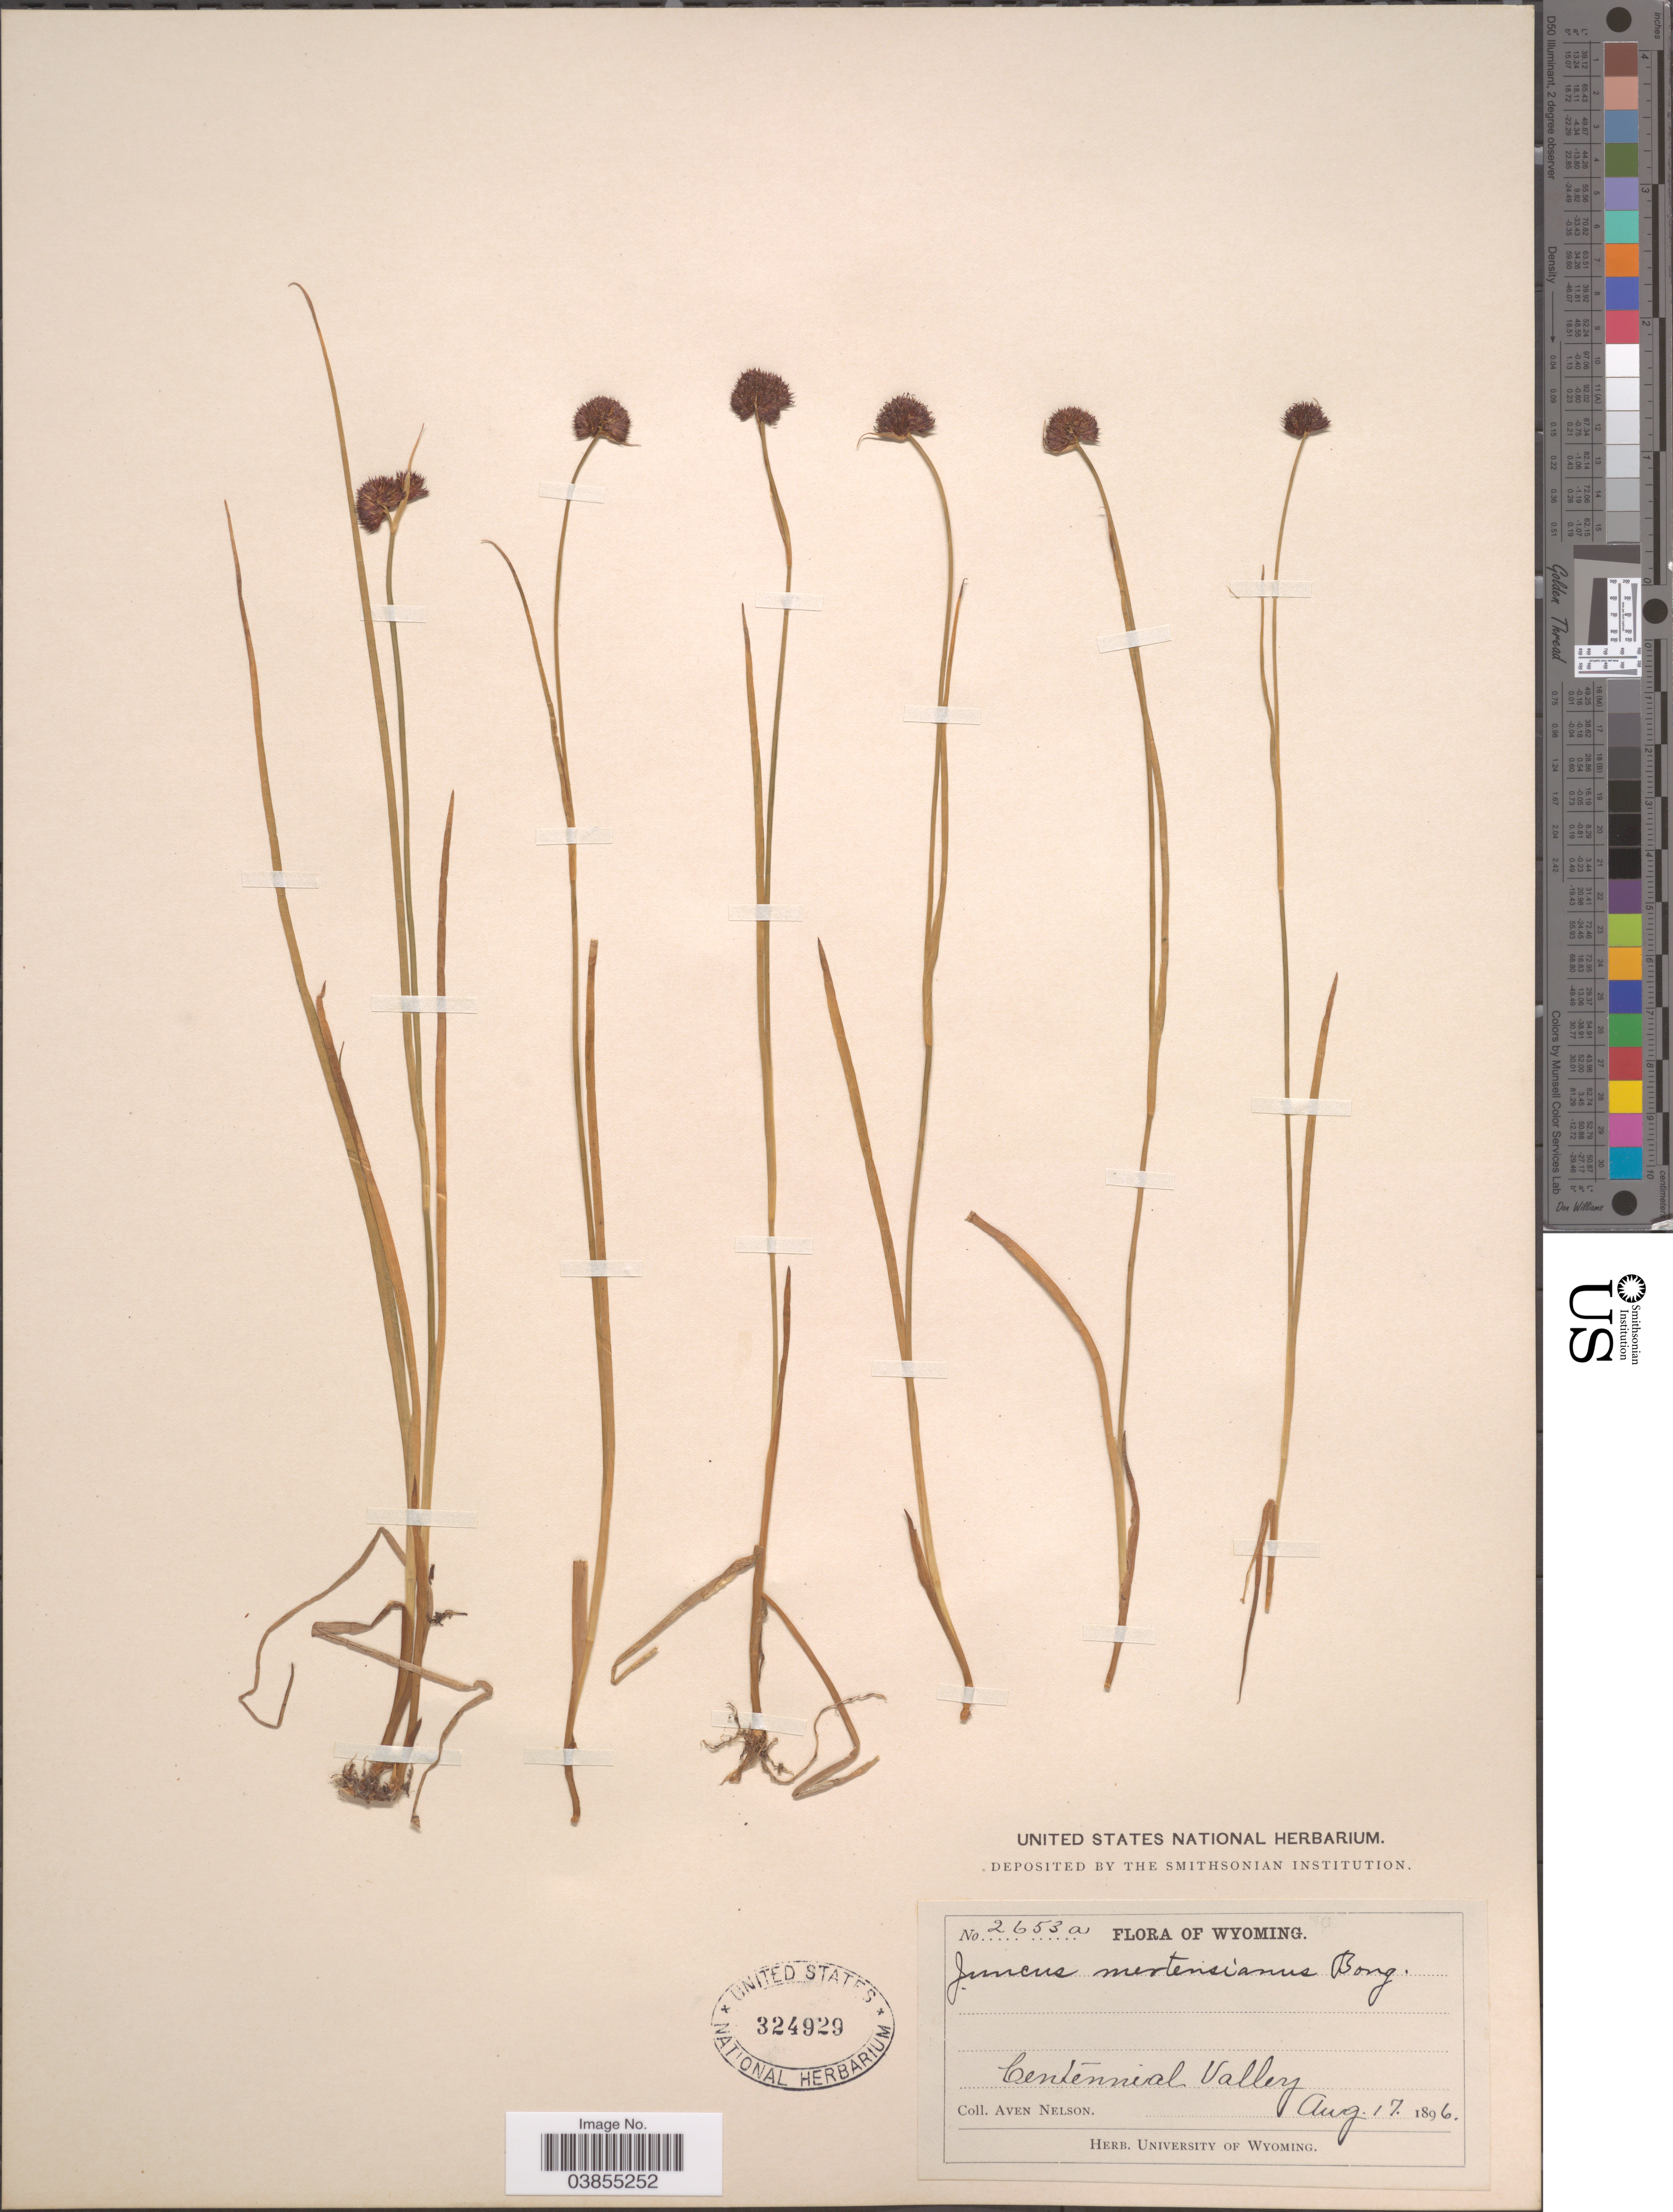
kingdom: Plantae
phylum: Tracheophyta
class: Liliopsida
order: Poales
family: Juncaceae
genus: Juncus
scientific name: Juncus mertensianus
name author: Bong.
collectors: A. Nelson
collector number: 2653a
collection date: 1896-08-17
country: United States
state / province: Wyoming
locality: Centennial Valley.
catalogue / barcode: US 324929